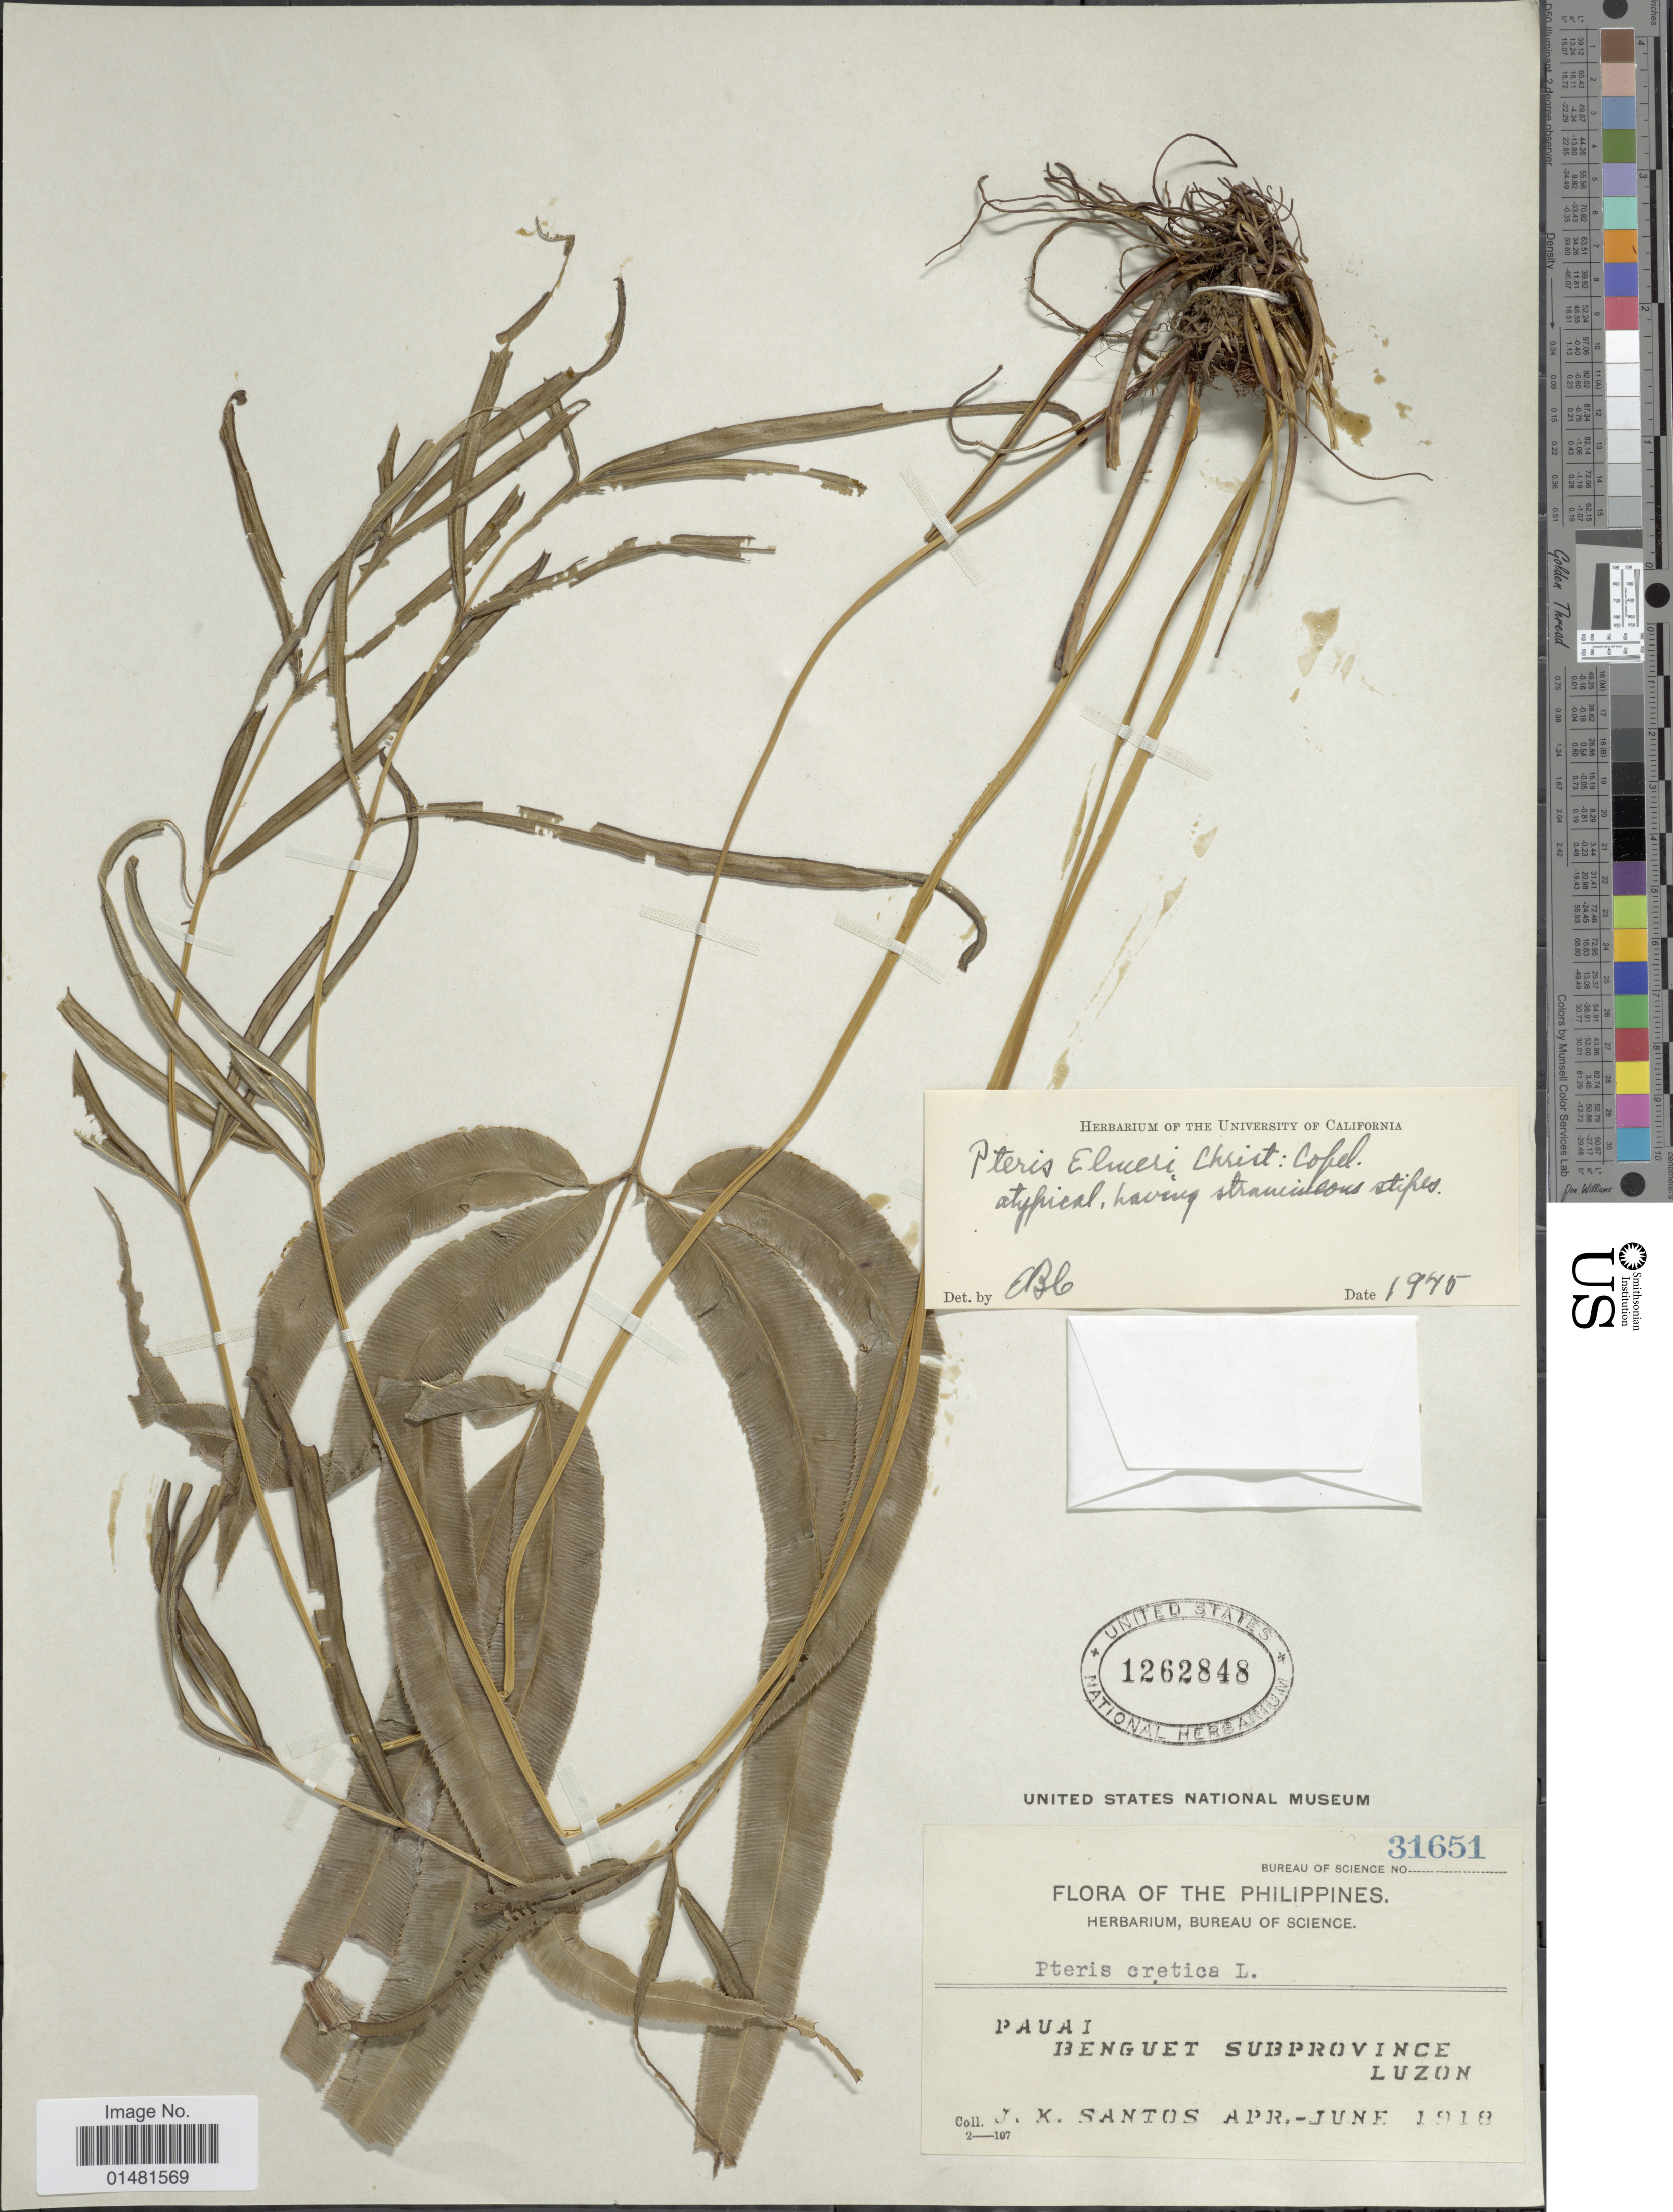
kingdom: Plantae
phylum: Tracheophyta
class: Polypodiopsida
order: Polypodiales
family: Pteridaceae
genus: Pteris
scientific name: Pteris elmeri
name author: Christ ex Copel.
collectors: J. K. Santos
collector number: Bureau of Science 31651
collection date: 1918-04/1918-06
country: Philippines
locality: Pauai, Benguet Subprovince, Luzon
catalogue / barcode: US 1262848